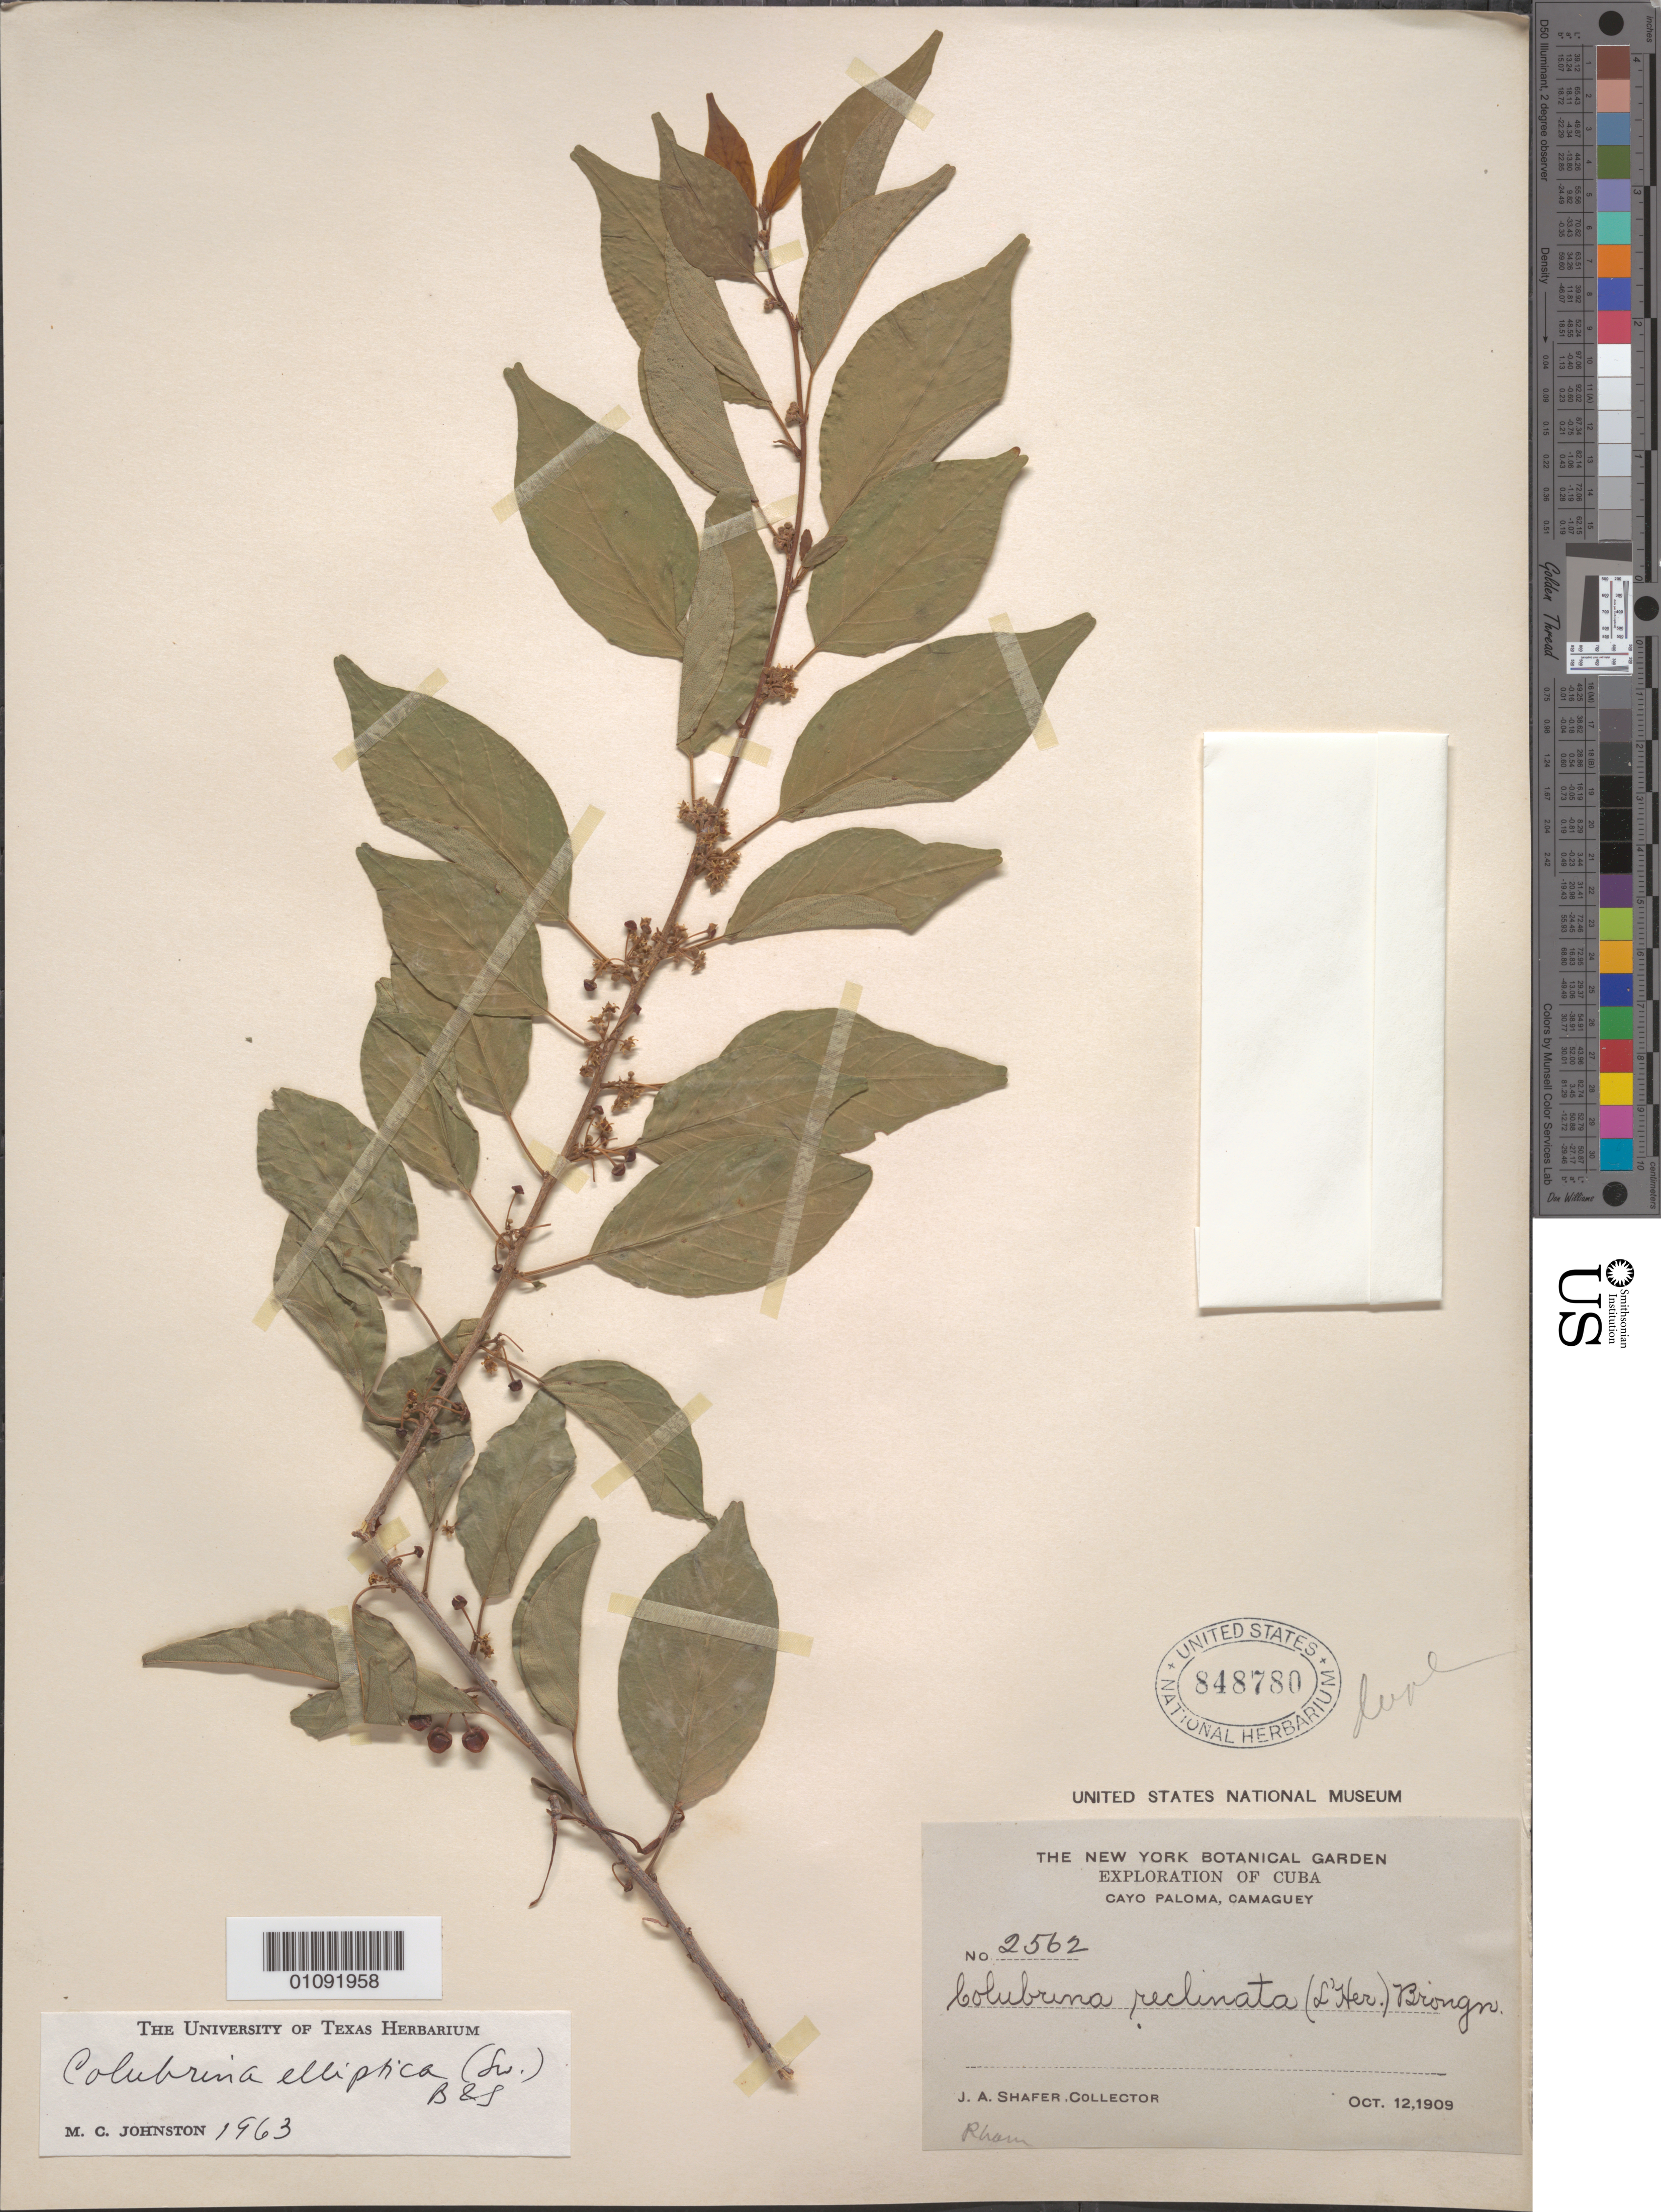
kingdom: Plantae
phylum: Tracheophyta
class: Magnoliopsida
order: Rosales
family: Rhamnaceae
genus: Colubrina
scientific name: Colubrina elliptica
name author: (Sw.) Brizicky & W.L. Stern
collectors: J. A. Shafer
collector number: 2562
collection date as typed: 12 Oct 1909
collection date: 1909-10-12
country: Cuba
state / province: Camagüey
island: Cuba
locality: Cayo Paloma, Camaguey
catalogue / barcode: US 848780